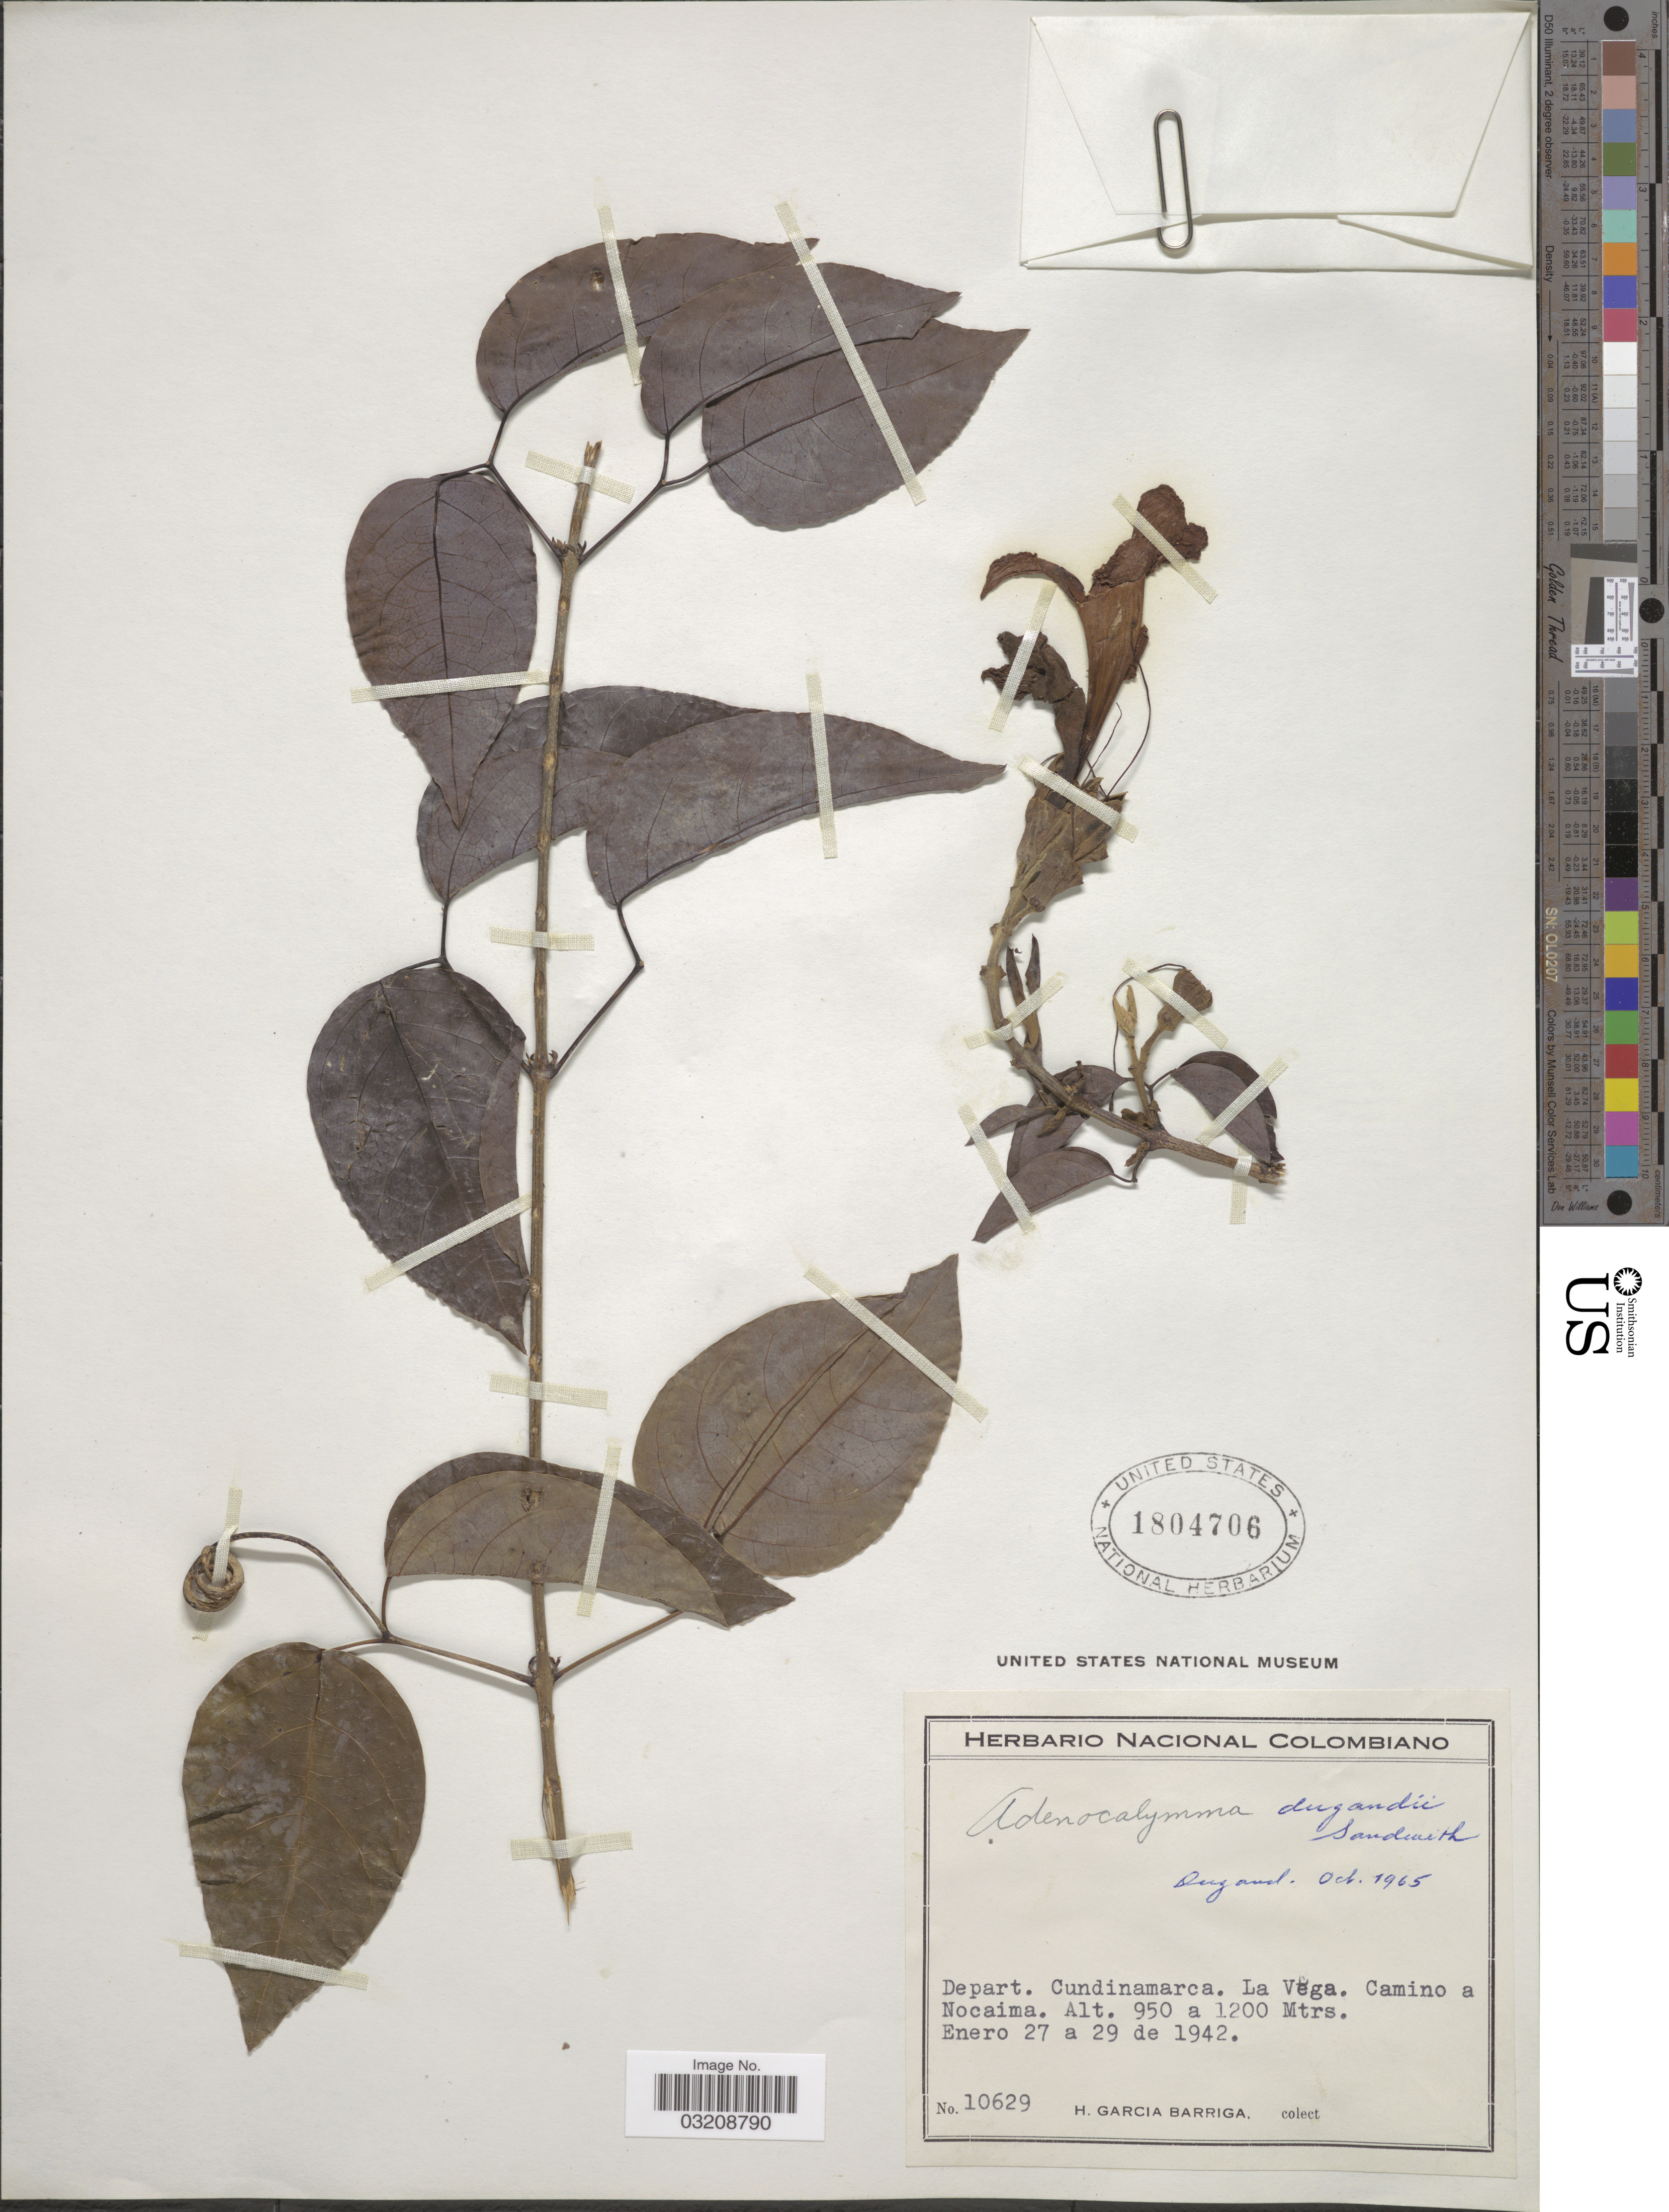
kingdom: Plantae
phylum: Tracheophyta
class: Magnoliopsida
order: Lamiales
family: Bignoniaceae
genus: Adenocalymma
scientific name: Adenocalymma dugandii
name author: Sandwith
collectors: H. García Barriga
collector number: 10629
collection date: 1942-01-27/1942-01-29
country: Colombia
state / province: Cundinamarca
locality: Depart. Cundinamarca. La Vega. Camino a Nocaima.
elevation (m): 950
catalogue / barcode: US 1804706